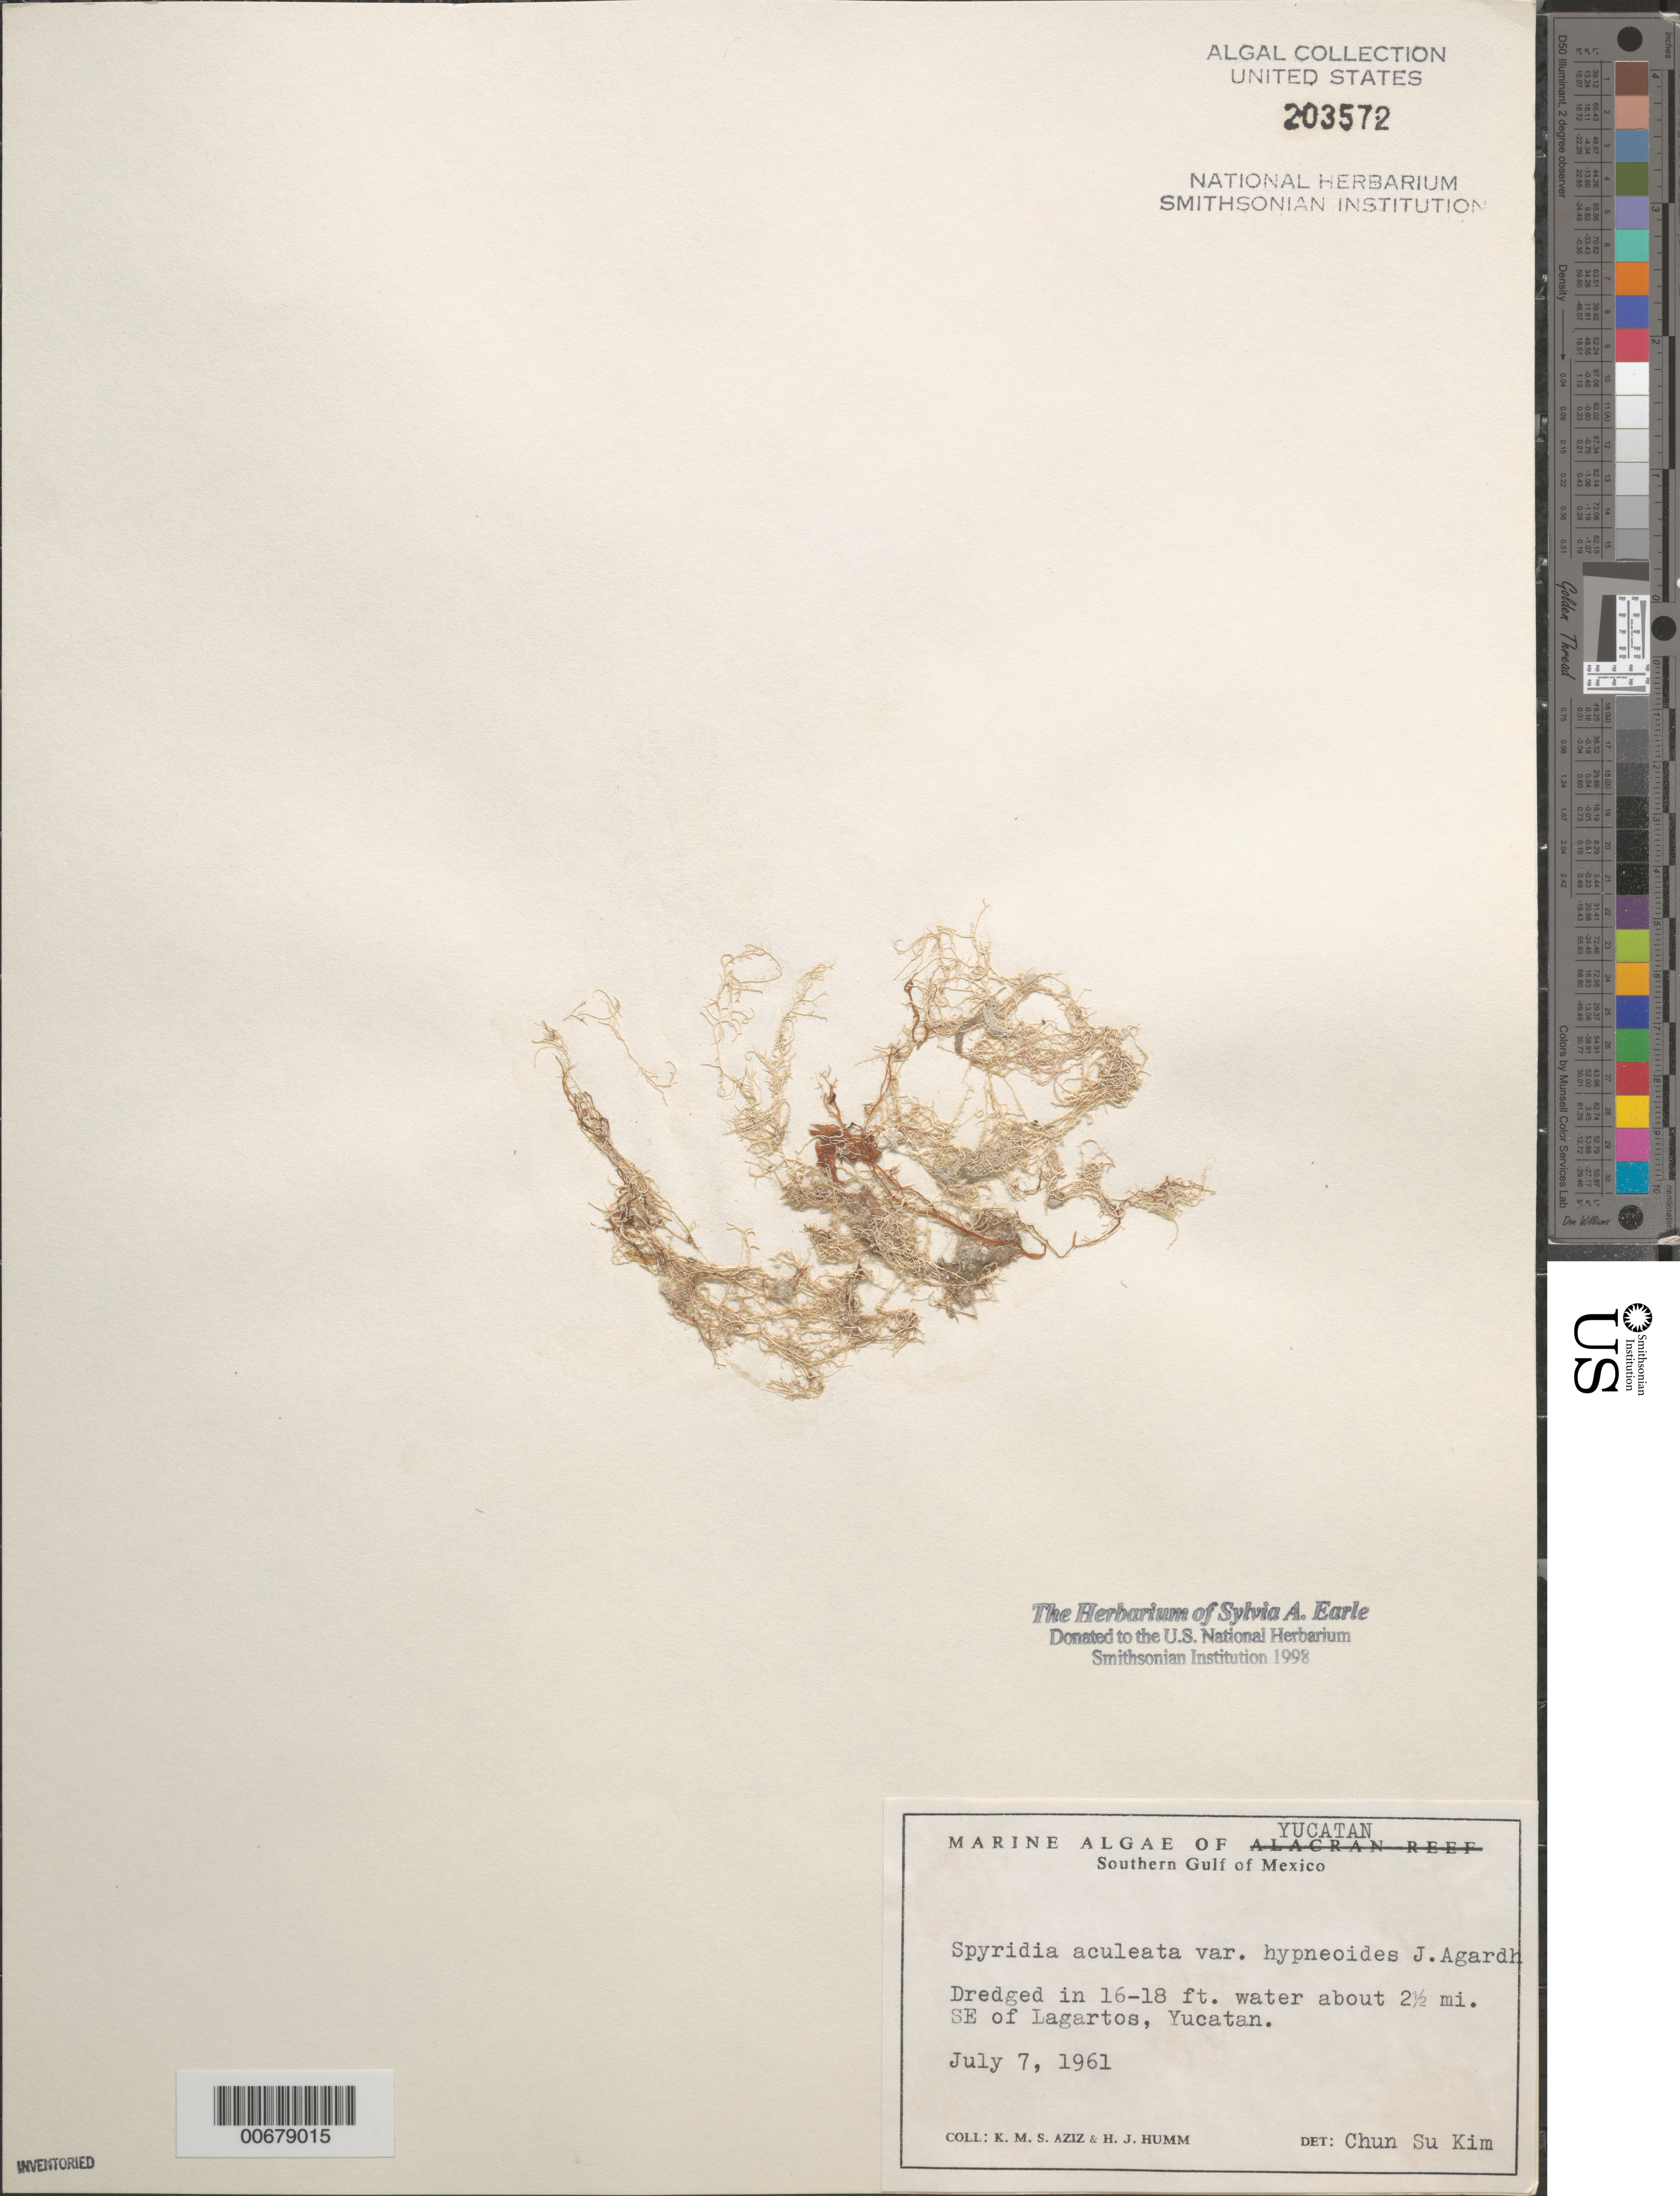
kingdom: Plantae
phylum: Rhodophyta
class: Florideophyceae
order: Ceramiales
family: Spyridiaceae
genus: Spyridia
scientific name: Spyridia aculeata var. hypneoides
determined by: Kim, Chun Su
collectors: K. M. Aziz & H. J. Humm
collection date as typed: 07 Jul 1961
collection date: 1961-07-07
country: Mexico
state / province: Yucatan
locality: Ca. 2.5 miles southeast of Lagartos, southern Gulf of Mexico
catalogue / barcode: US 203572